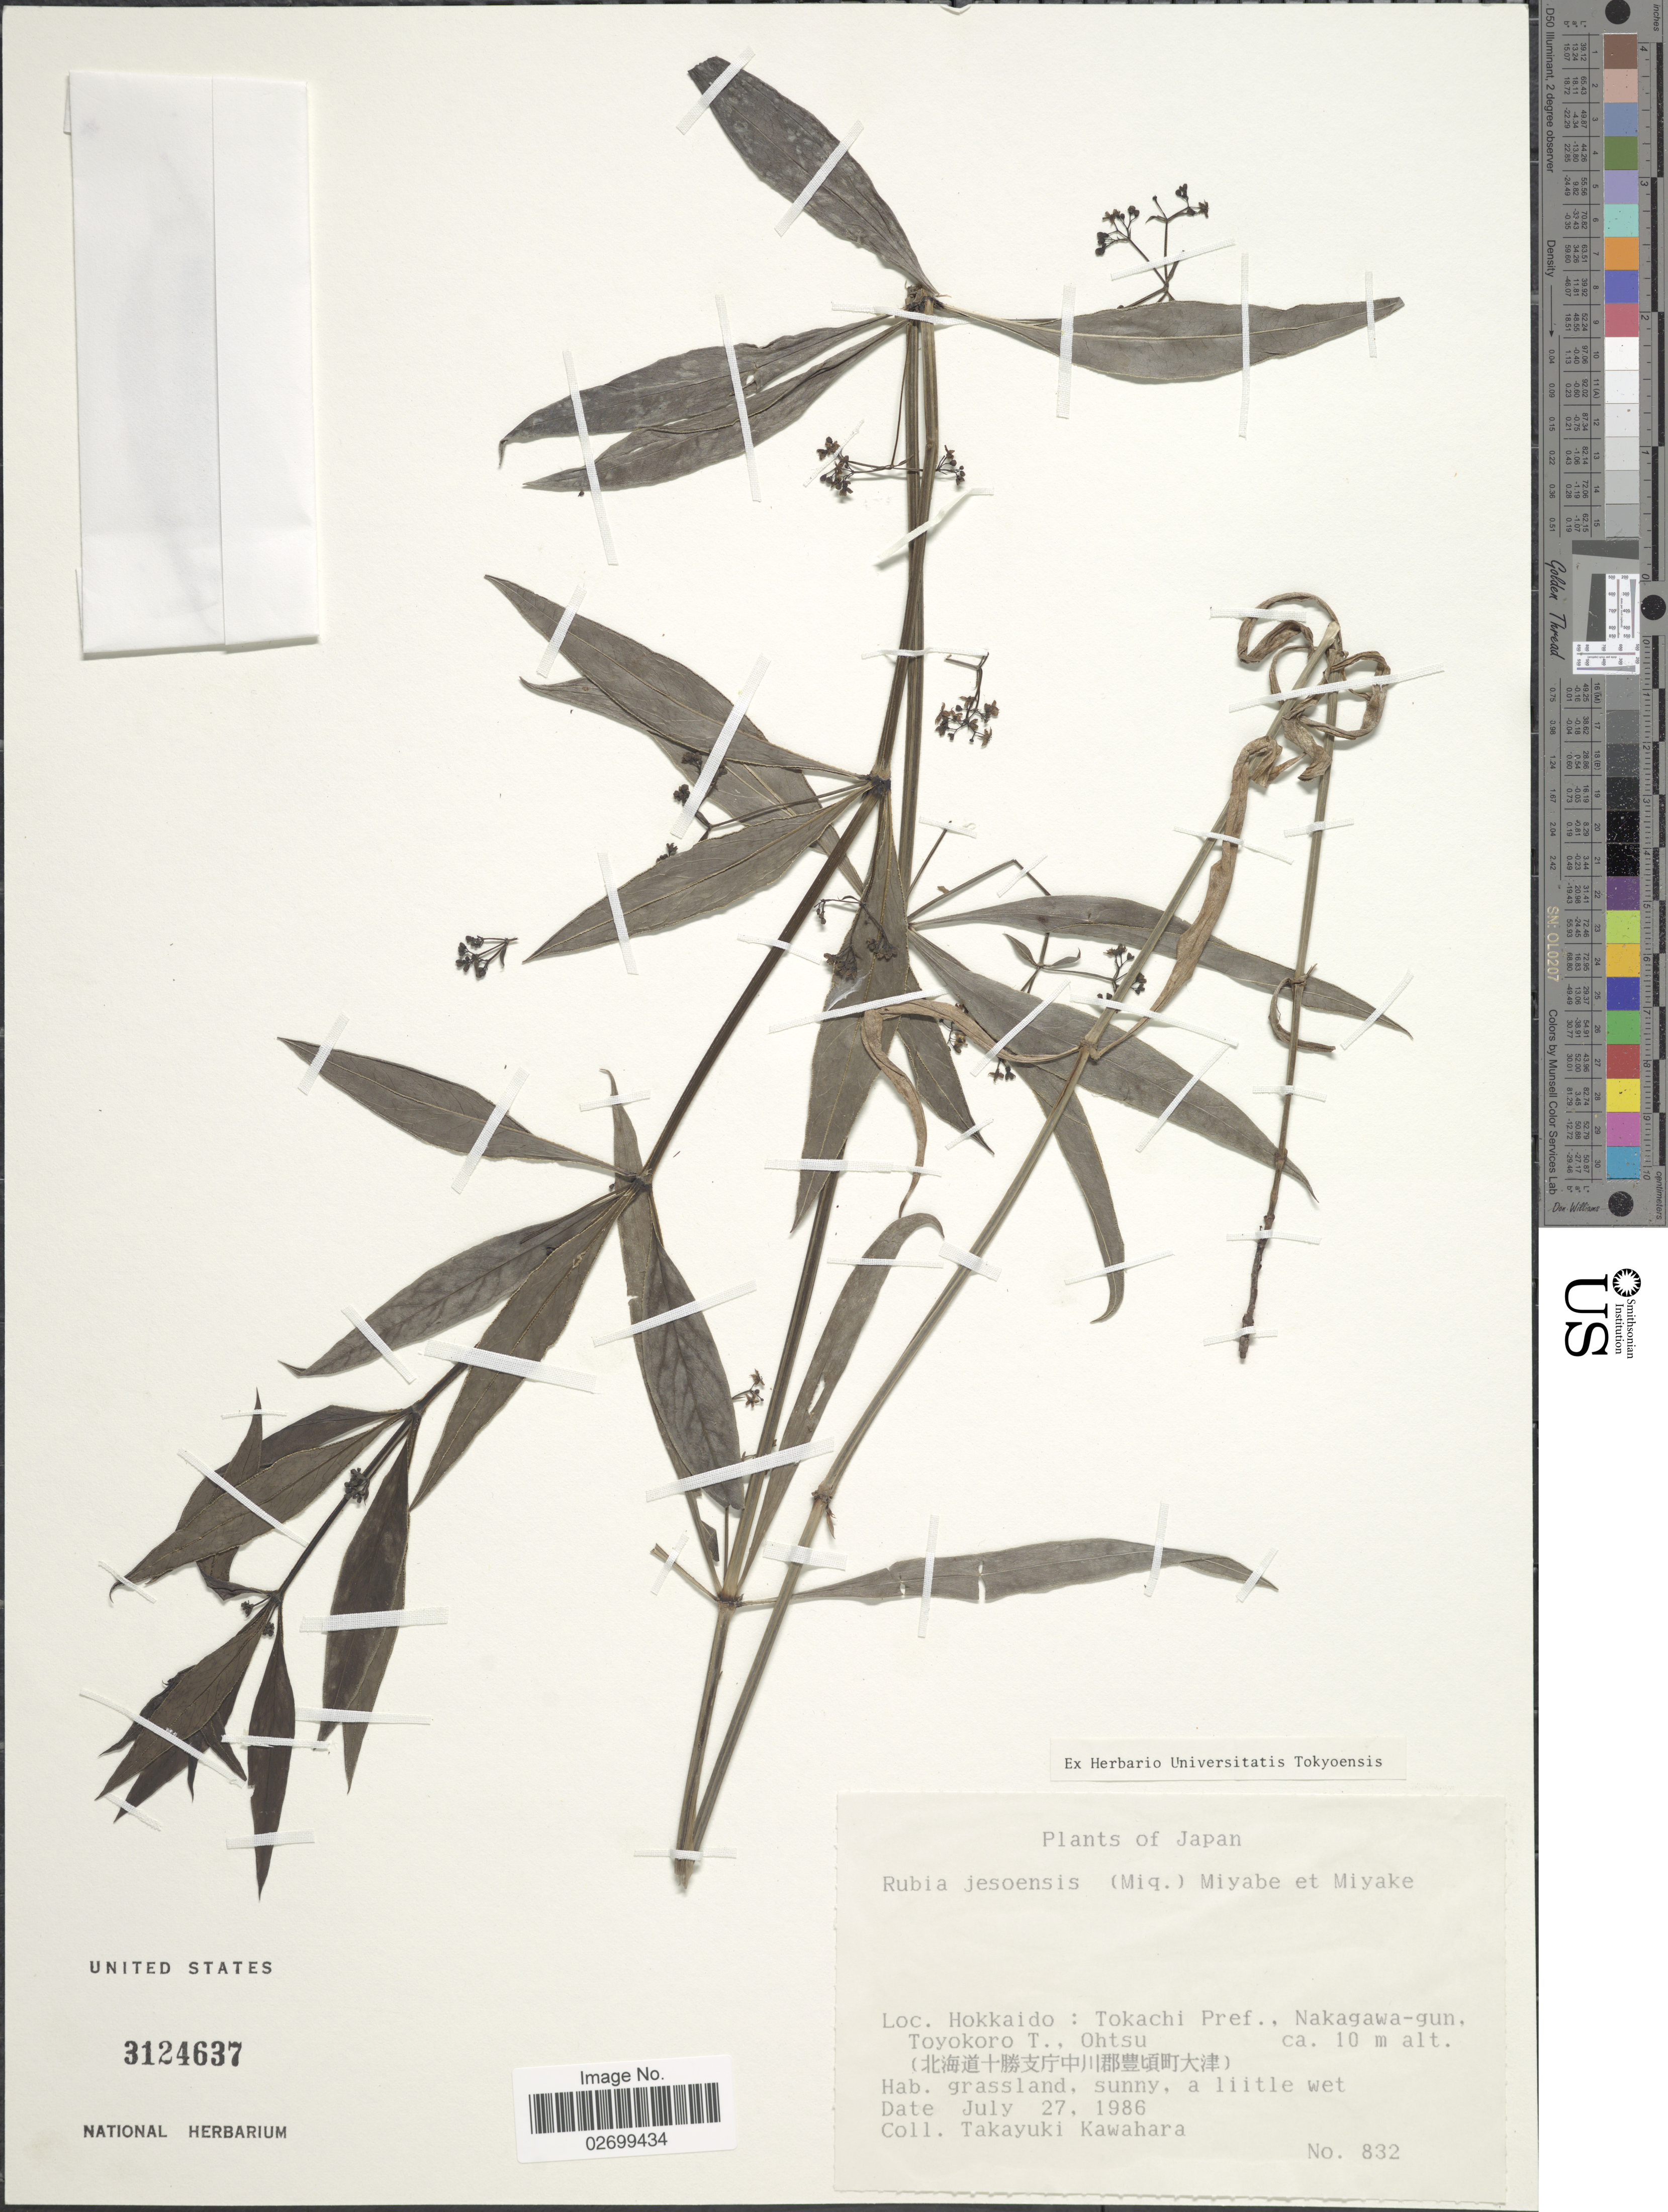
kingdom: Plantae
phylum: Tracheophyta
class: Magnoliopsida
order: Gentianales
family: Rubiaceae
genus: Rubia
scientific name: Rubia jesoensis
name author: (Miq.) Miyabe & Kudô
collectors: T. Kawahara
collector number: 832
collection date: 1986-07-27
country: Japan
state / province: Hokkaidō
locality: Tokachi Pref., Nakagawa-gun, Toyokoro T., Ohtsu, grassland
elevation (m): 10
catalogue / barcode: US 3124637